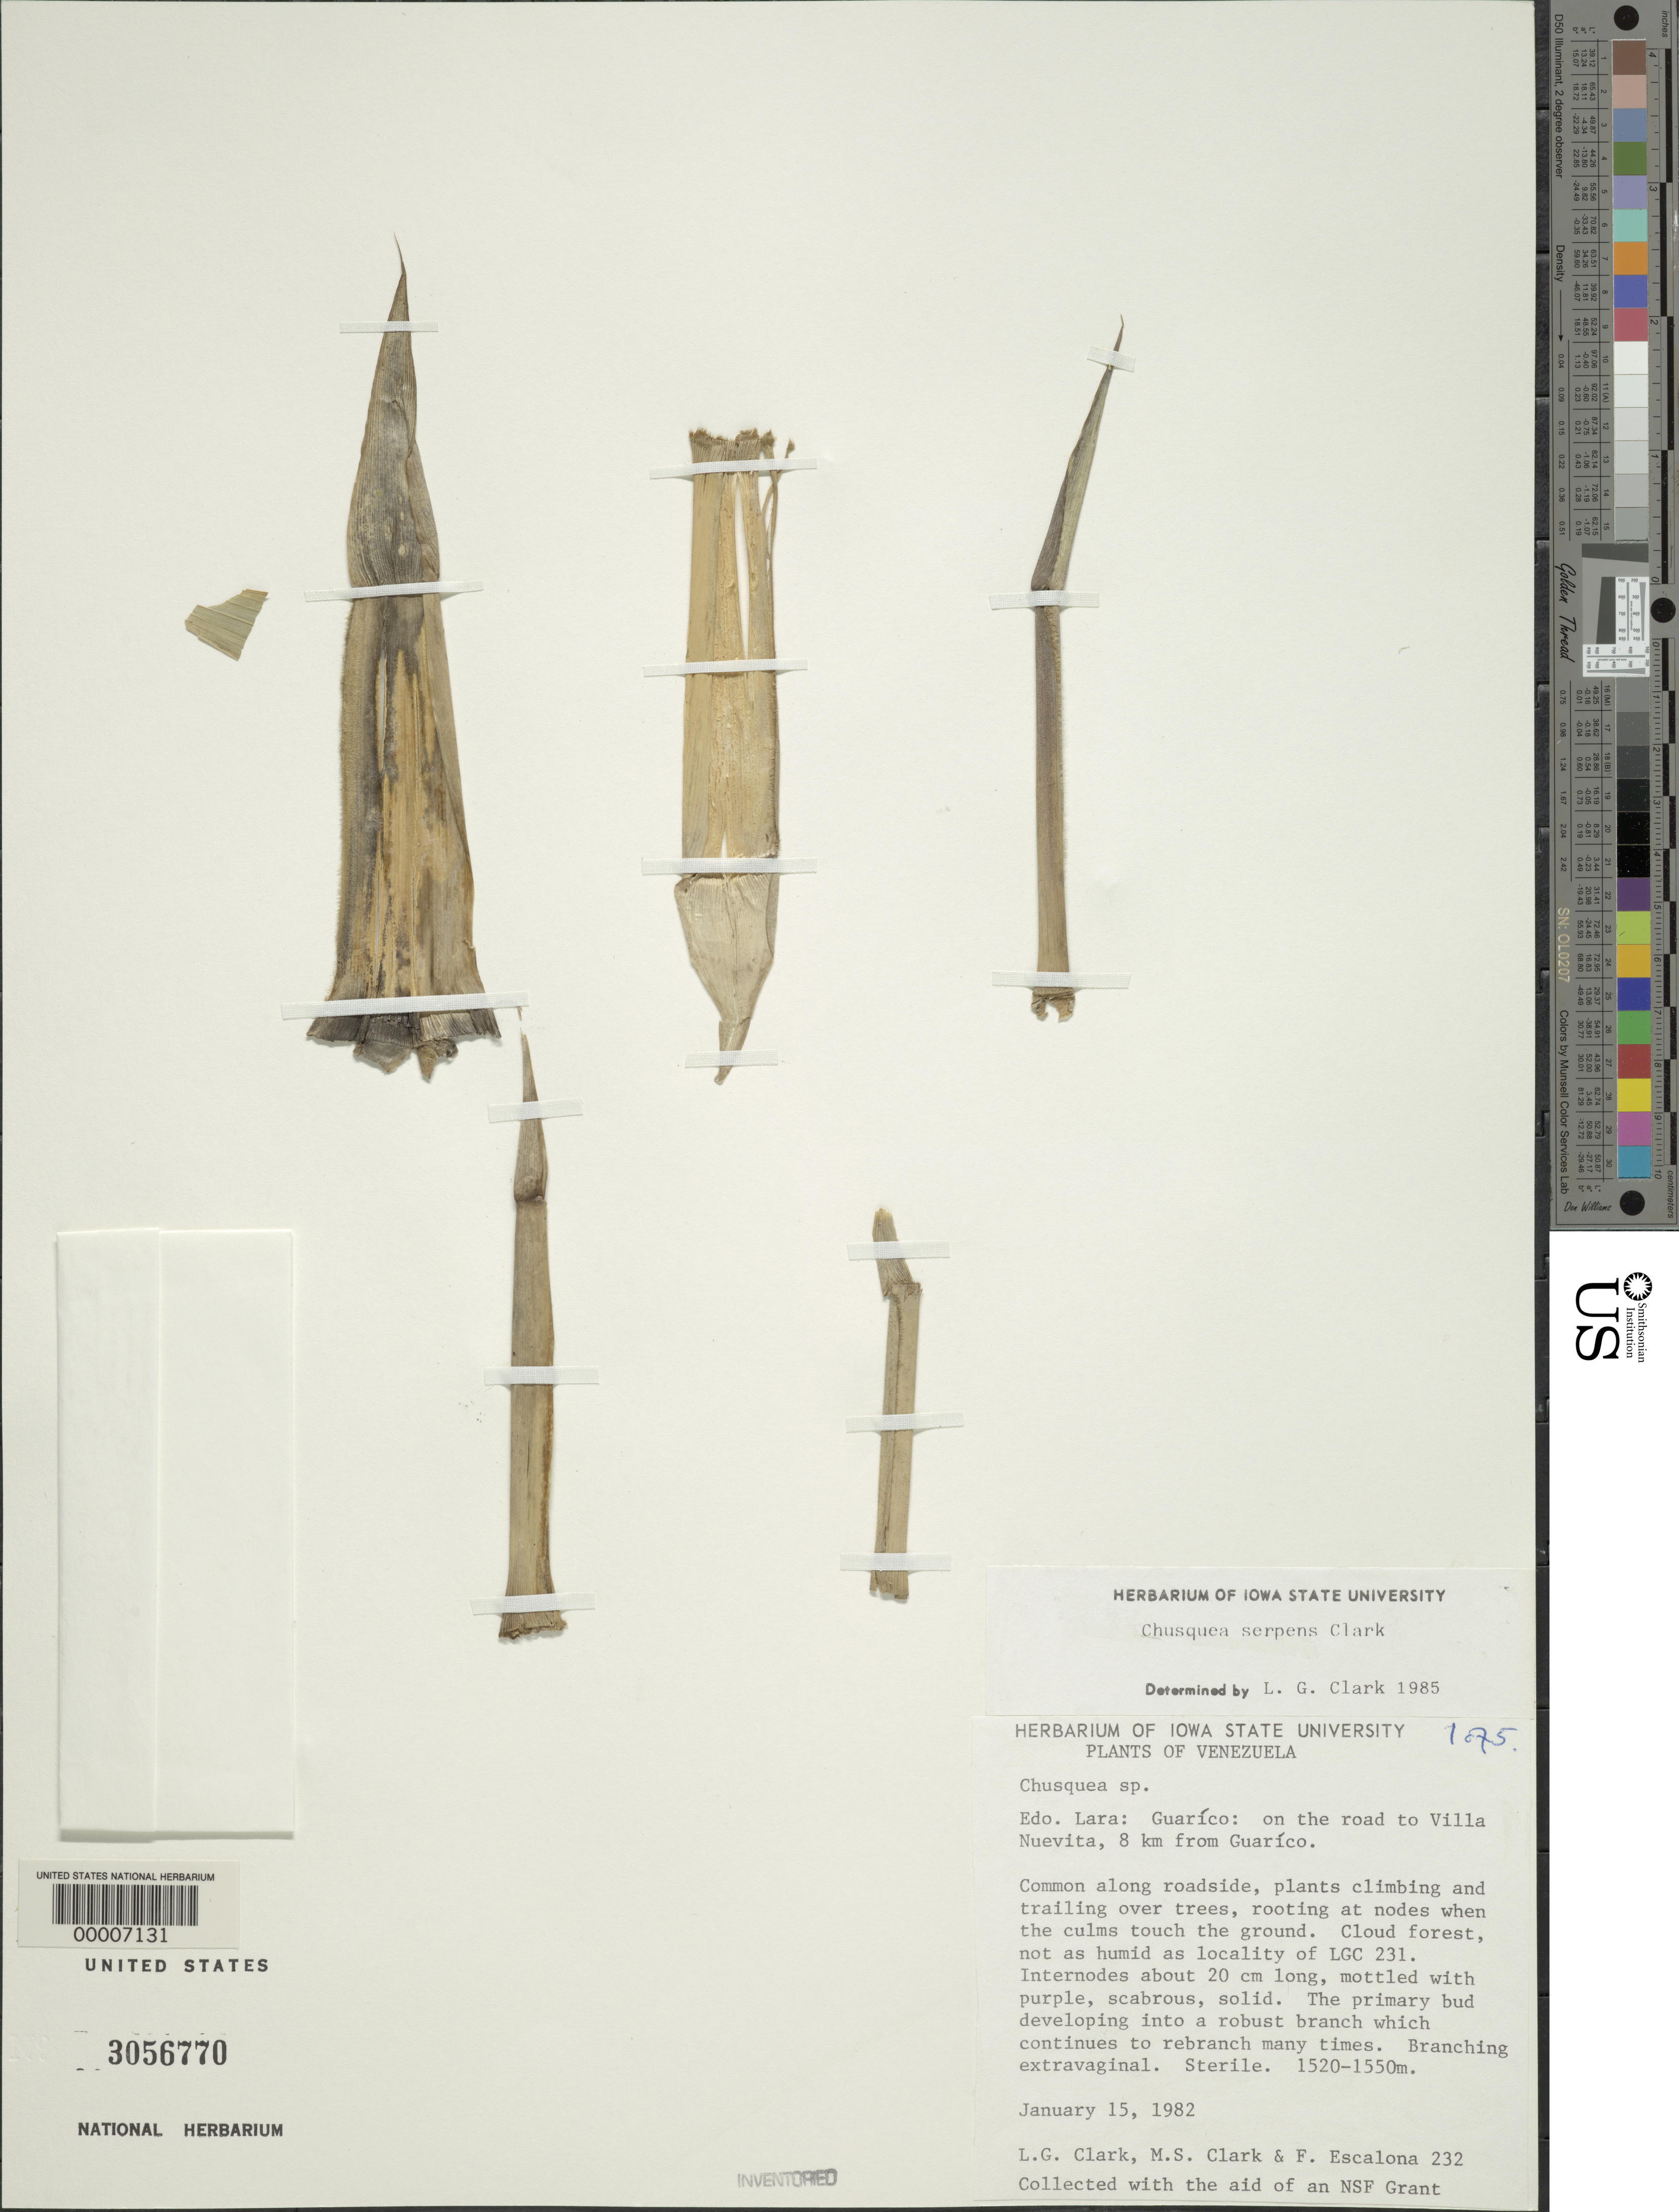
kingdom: Plantae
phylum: Tracheophyta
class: Liliopsida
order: Poales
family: Poaceae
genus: Chusquea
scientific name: Chusquea serpens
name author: L.G. Clark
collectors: L. G. Clark, M. S. Clark & F. Escalona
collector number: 232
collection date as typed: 15 Jan 1982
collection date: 1982-01-15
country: Venezuela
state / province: Lara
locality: Guarico, villa nuevita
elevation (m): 1520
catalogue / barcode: US 3056770